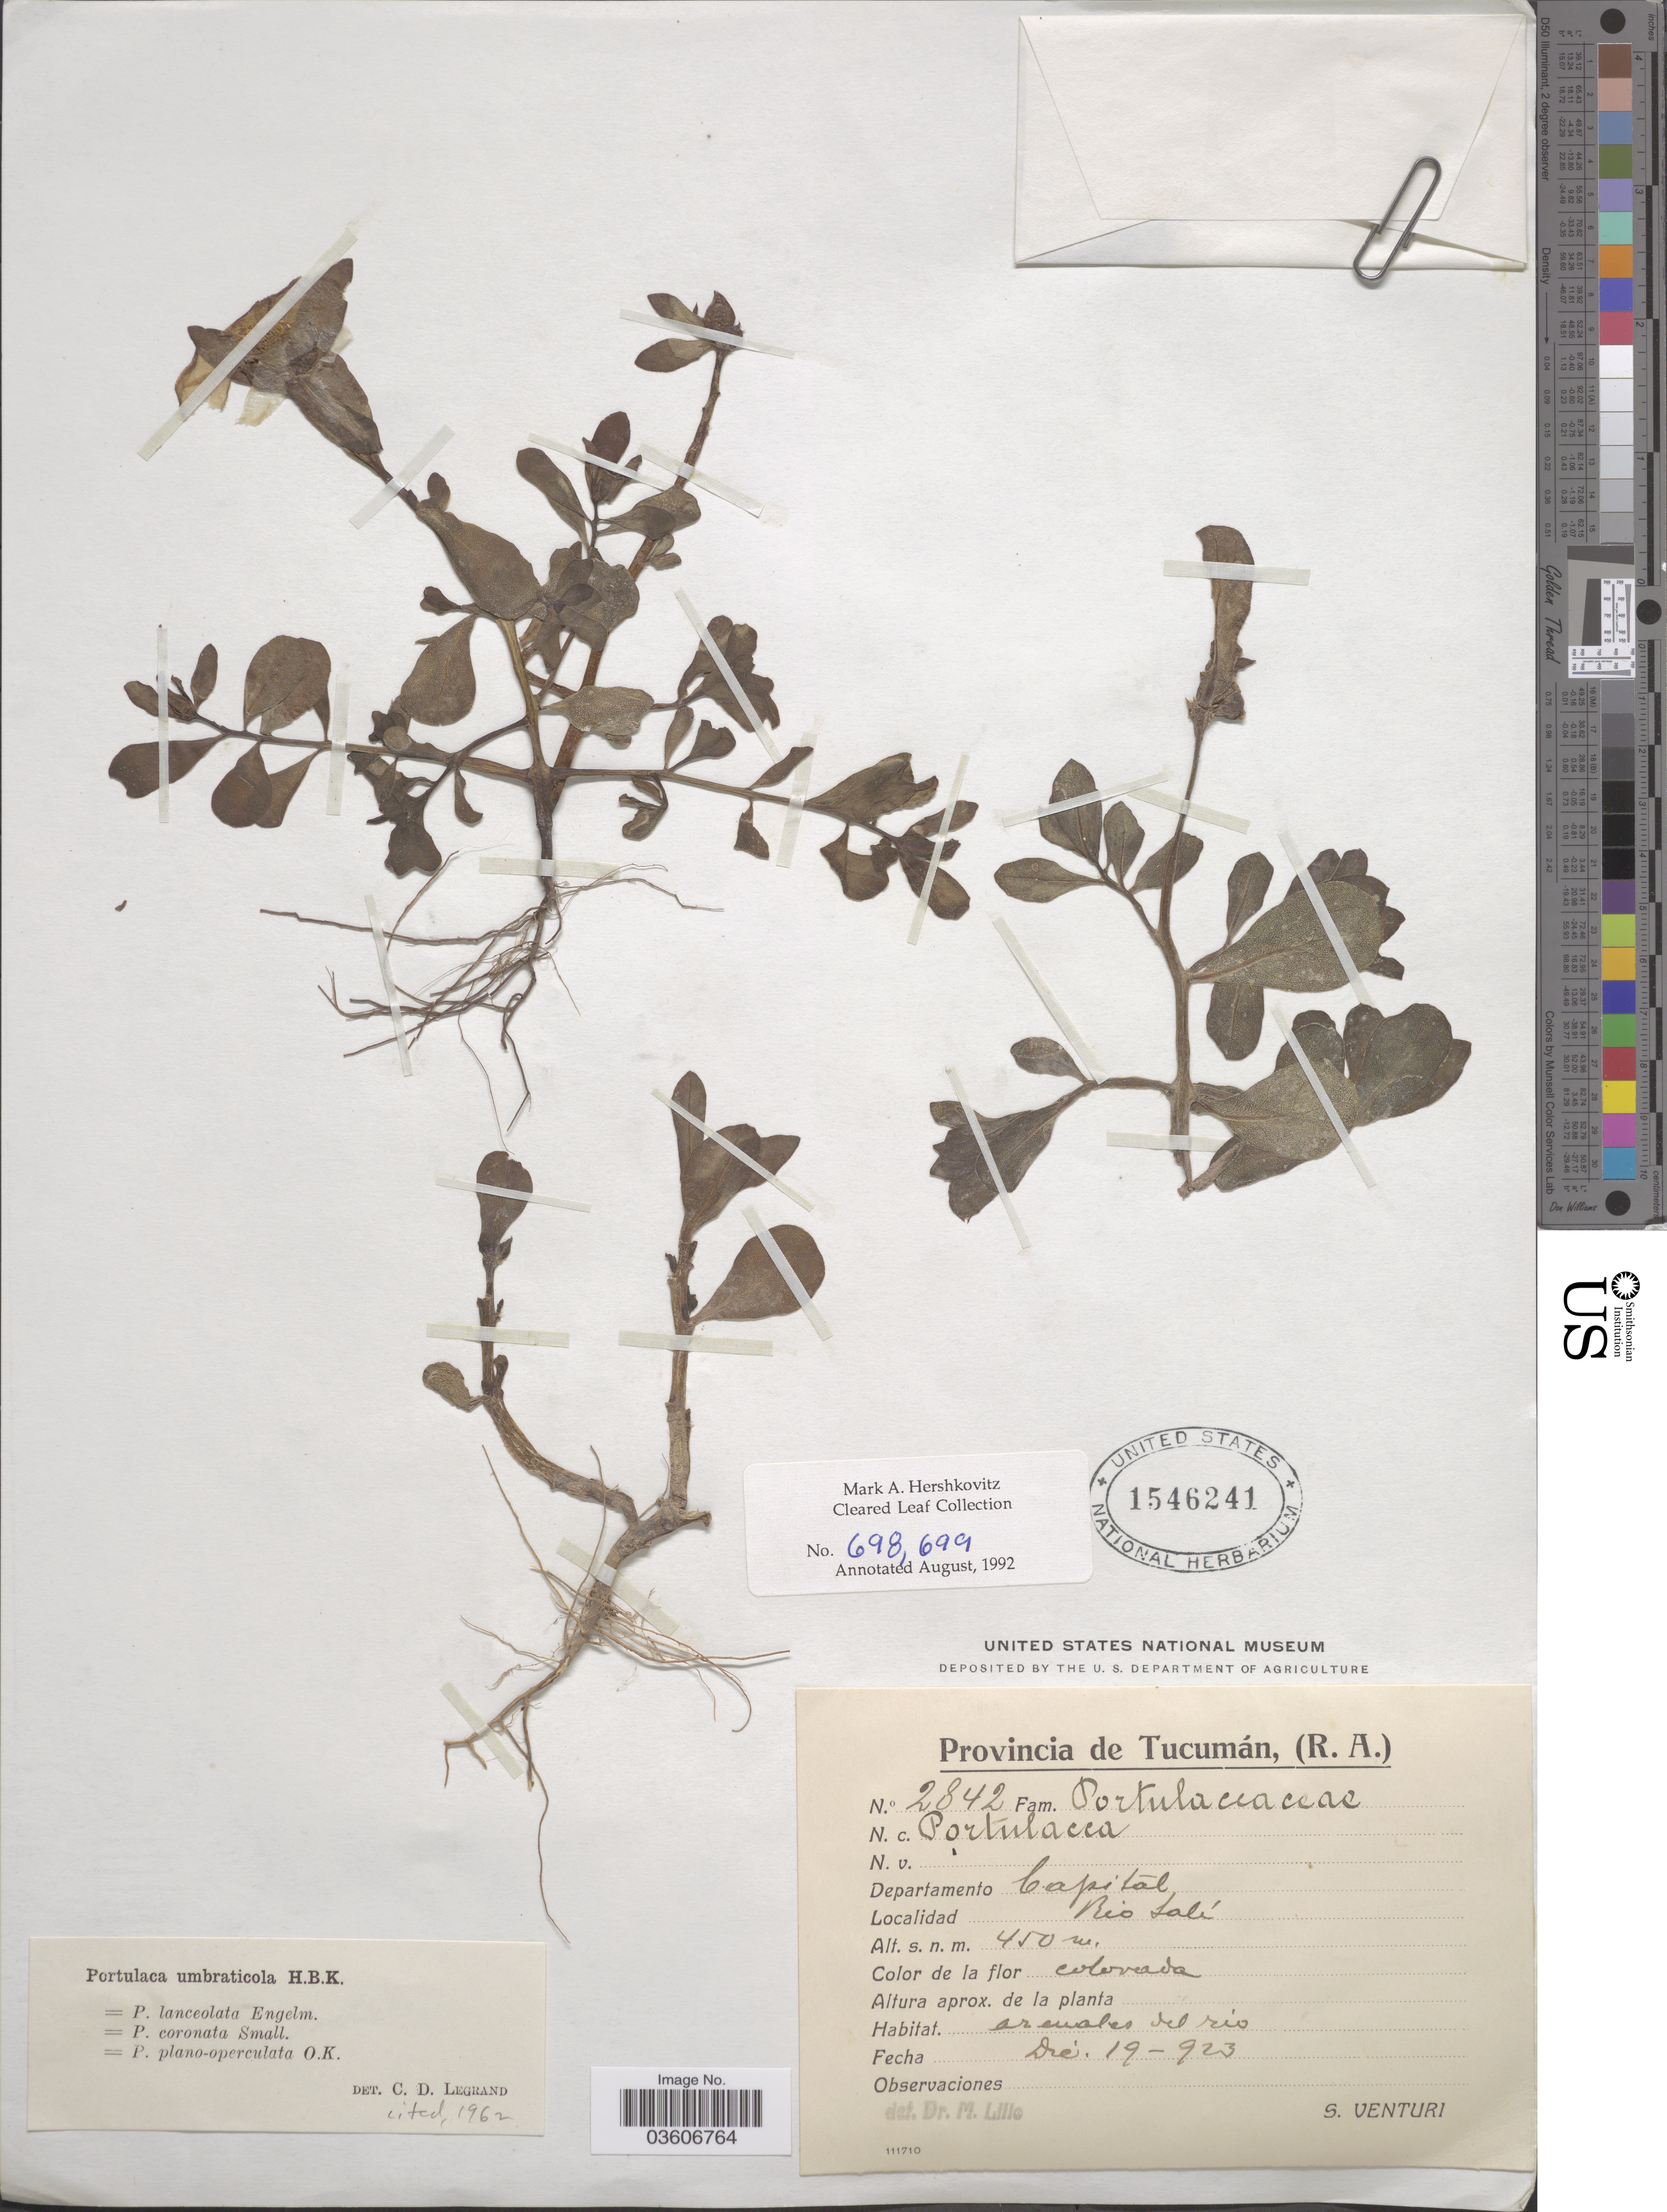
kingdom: Plantae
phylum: Tracheophyta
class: Magnoliopsida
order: Caryophyllales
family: Portulacaceae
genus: Portulaca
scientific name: Portulaca umbraticola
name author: Kunth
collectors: S. Venturi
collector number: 2842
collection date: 1923-12-19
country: Argentina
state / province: Tucuman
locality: Departamento Capital. Rio Salí.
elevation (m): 450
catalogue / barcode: US 1546241